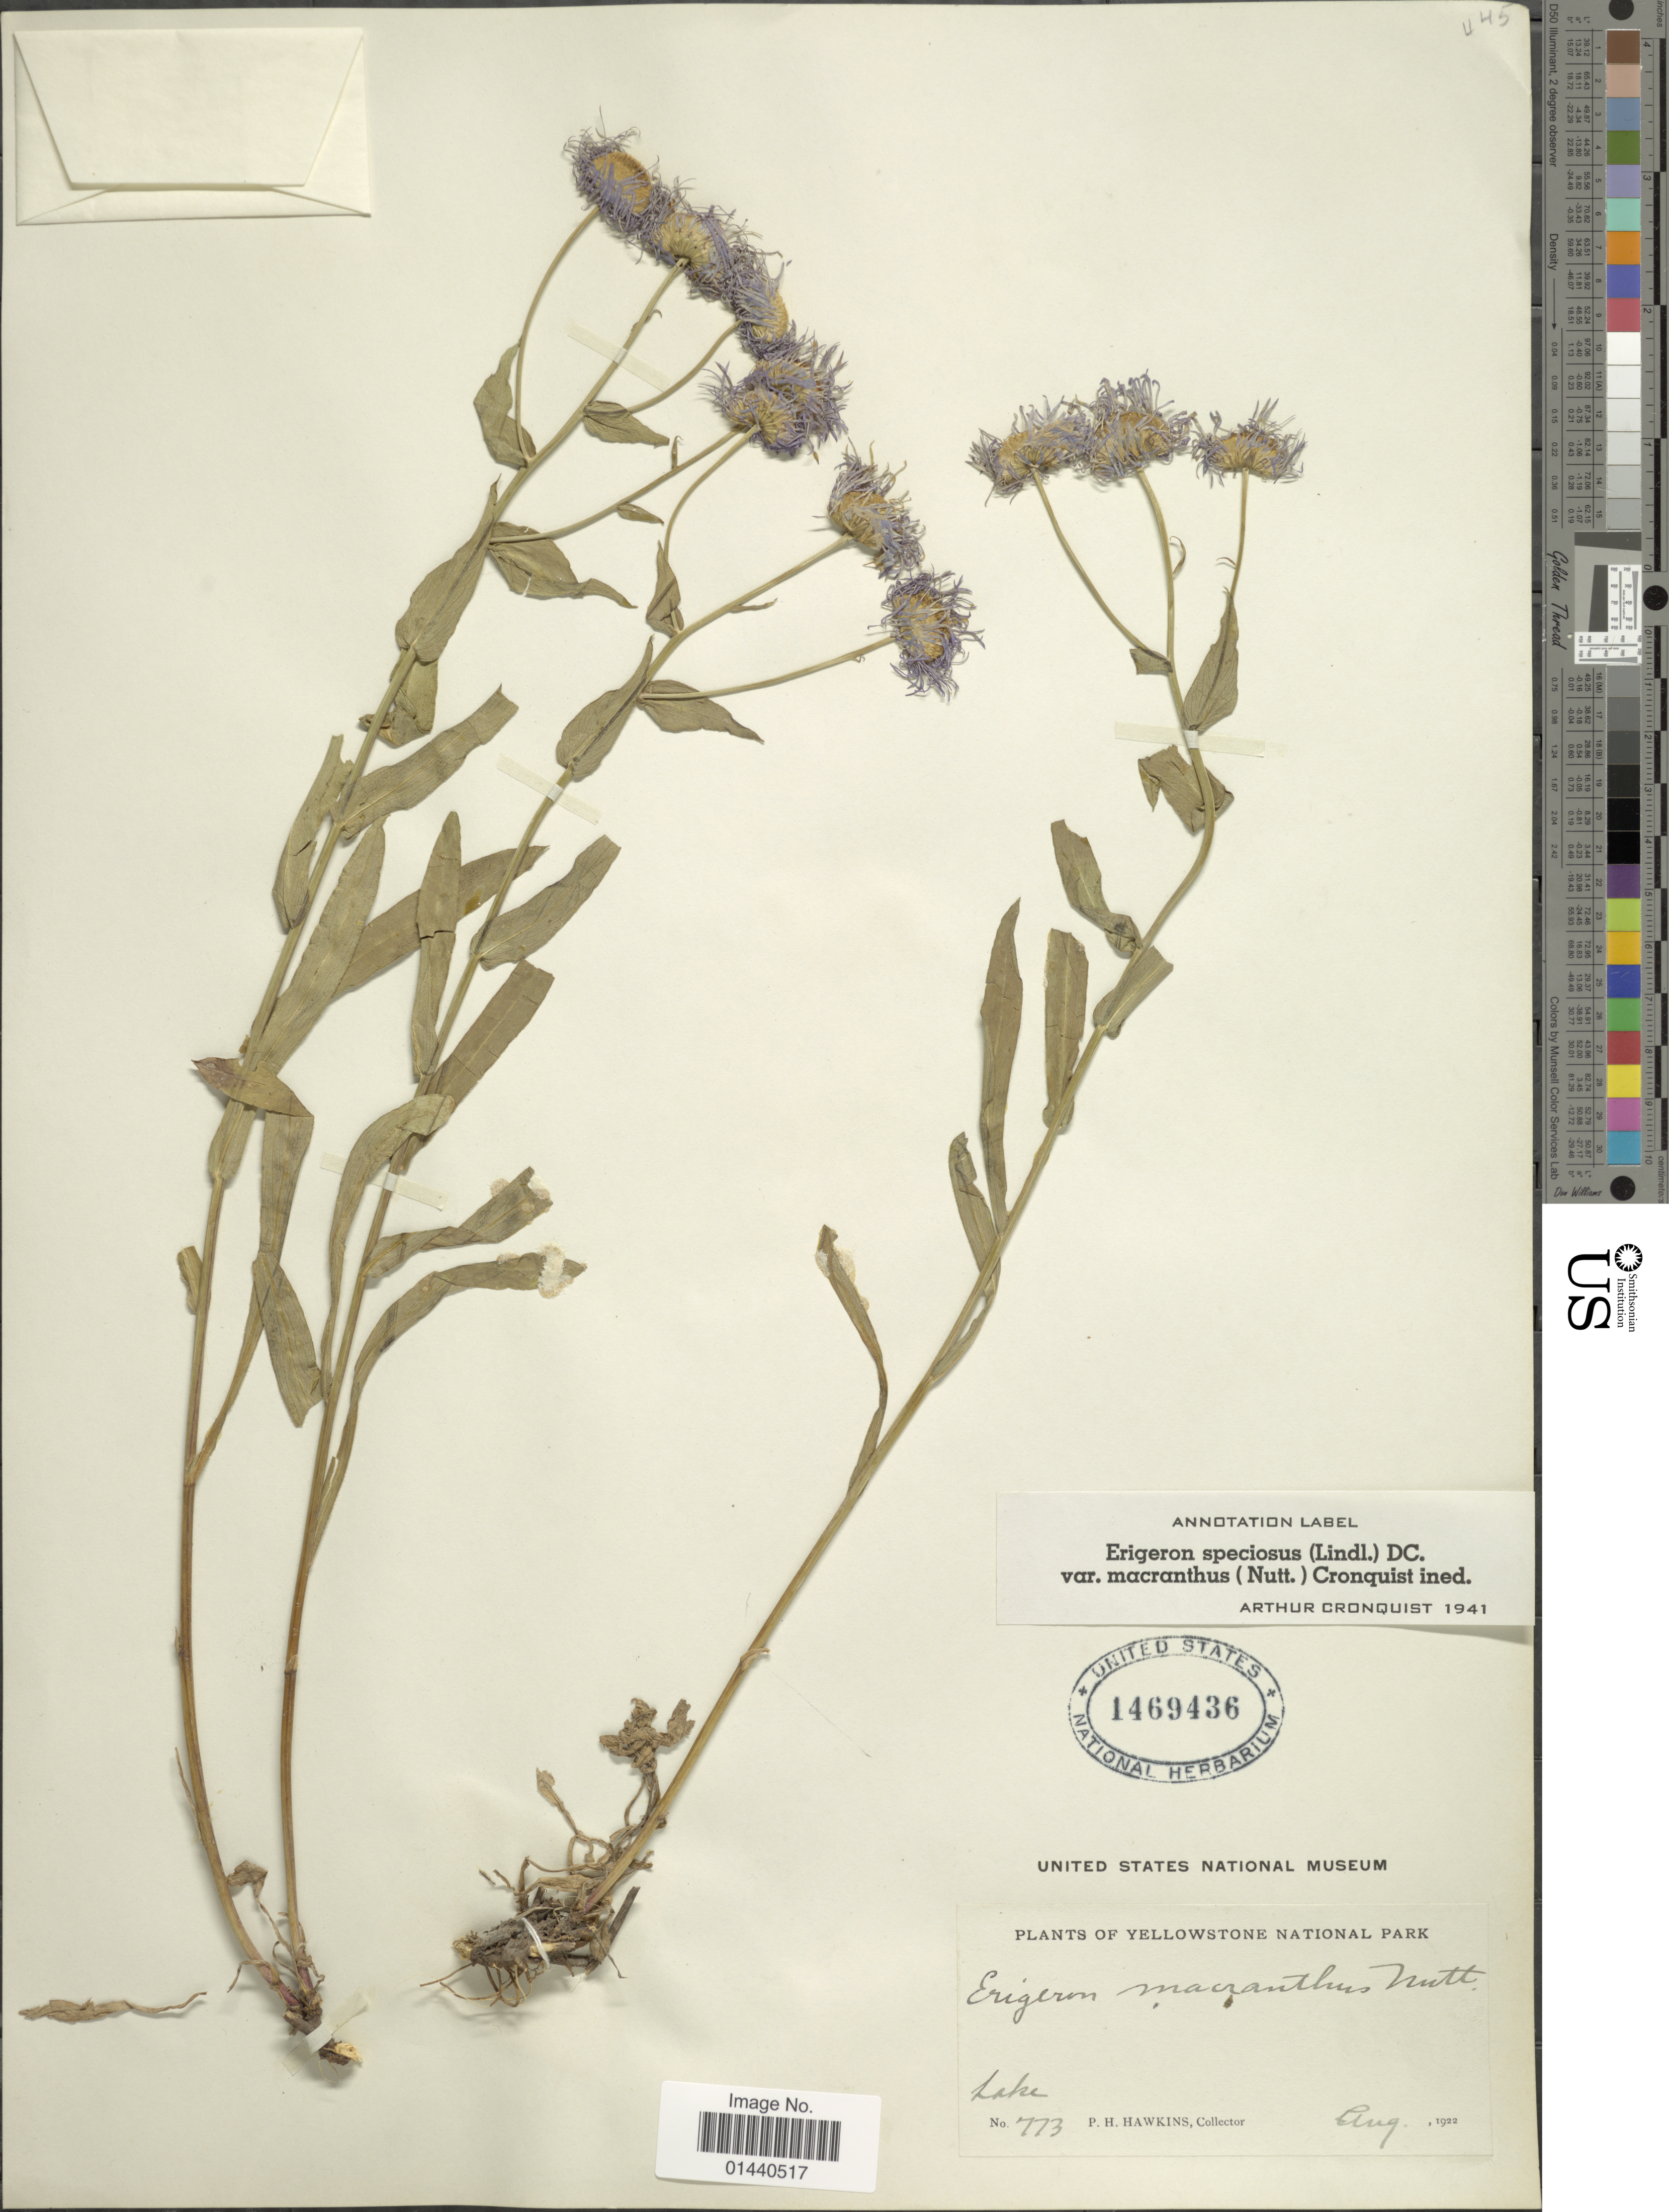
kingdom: Plantae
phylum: Tracheophyta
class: Magnoliopsida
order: Asterales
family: Asteraceae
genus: Erigeron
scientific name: Erigeron speciosus var. macranthus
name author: (Nutt.) Cronq.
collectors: P. Hawkins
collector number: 773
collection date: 1922-08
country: United States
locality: The Yellowstone National Park. U.S.A.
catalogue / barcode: US 1469436